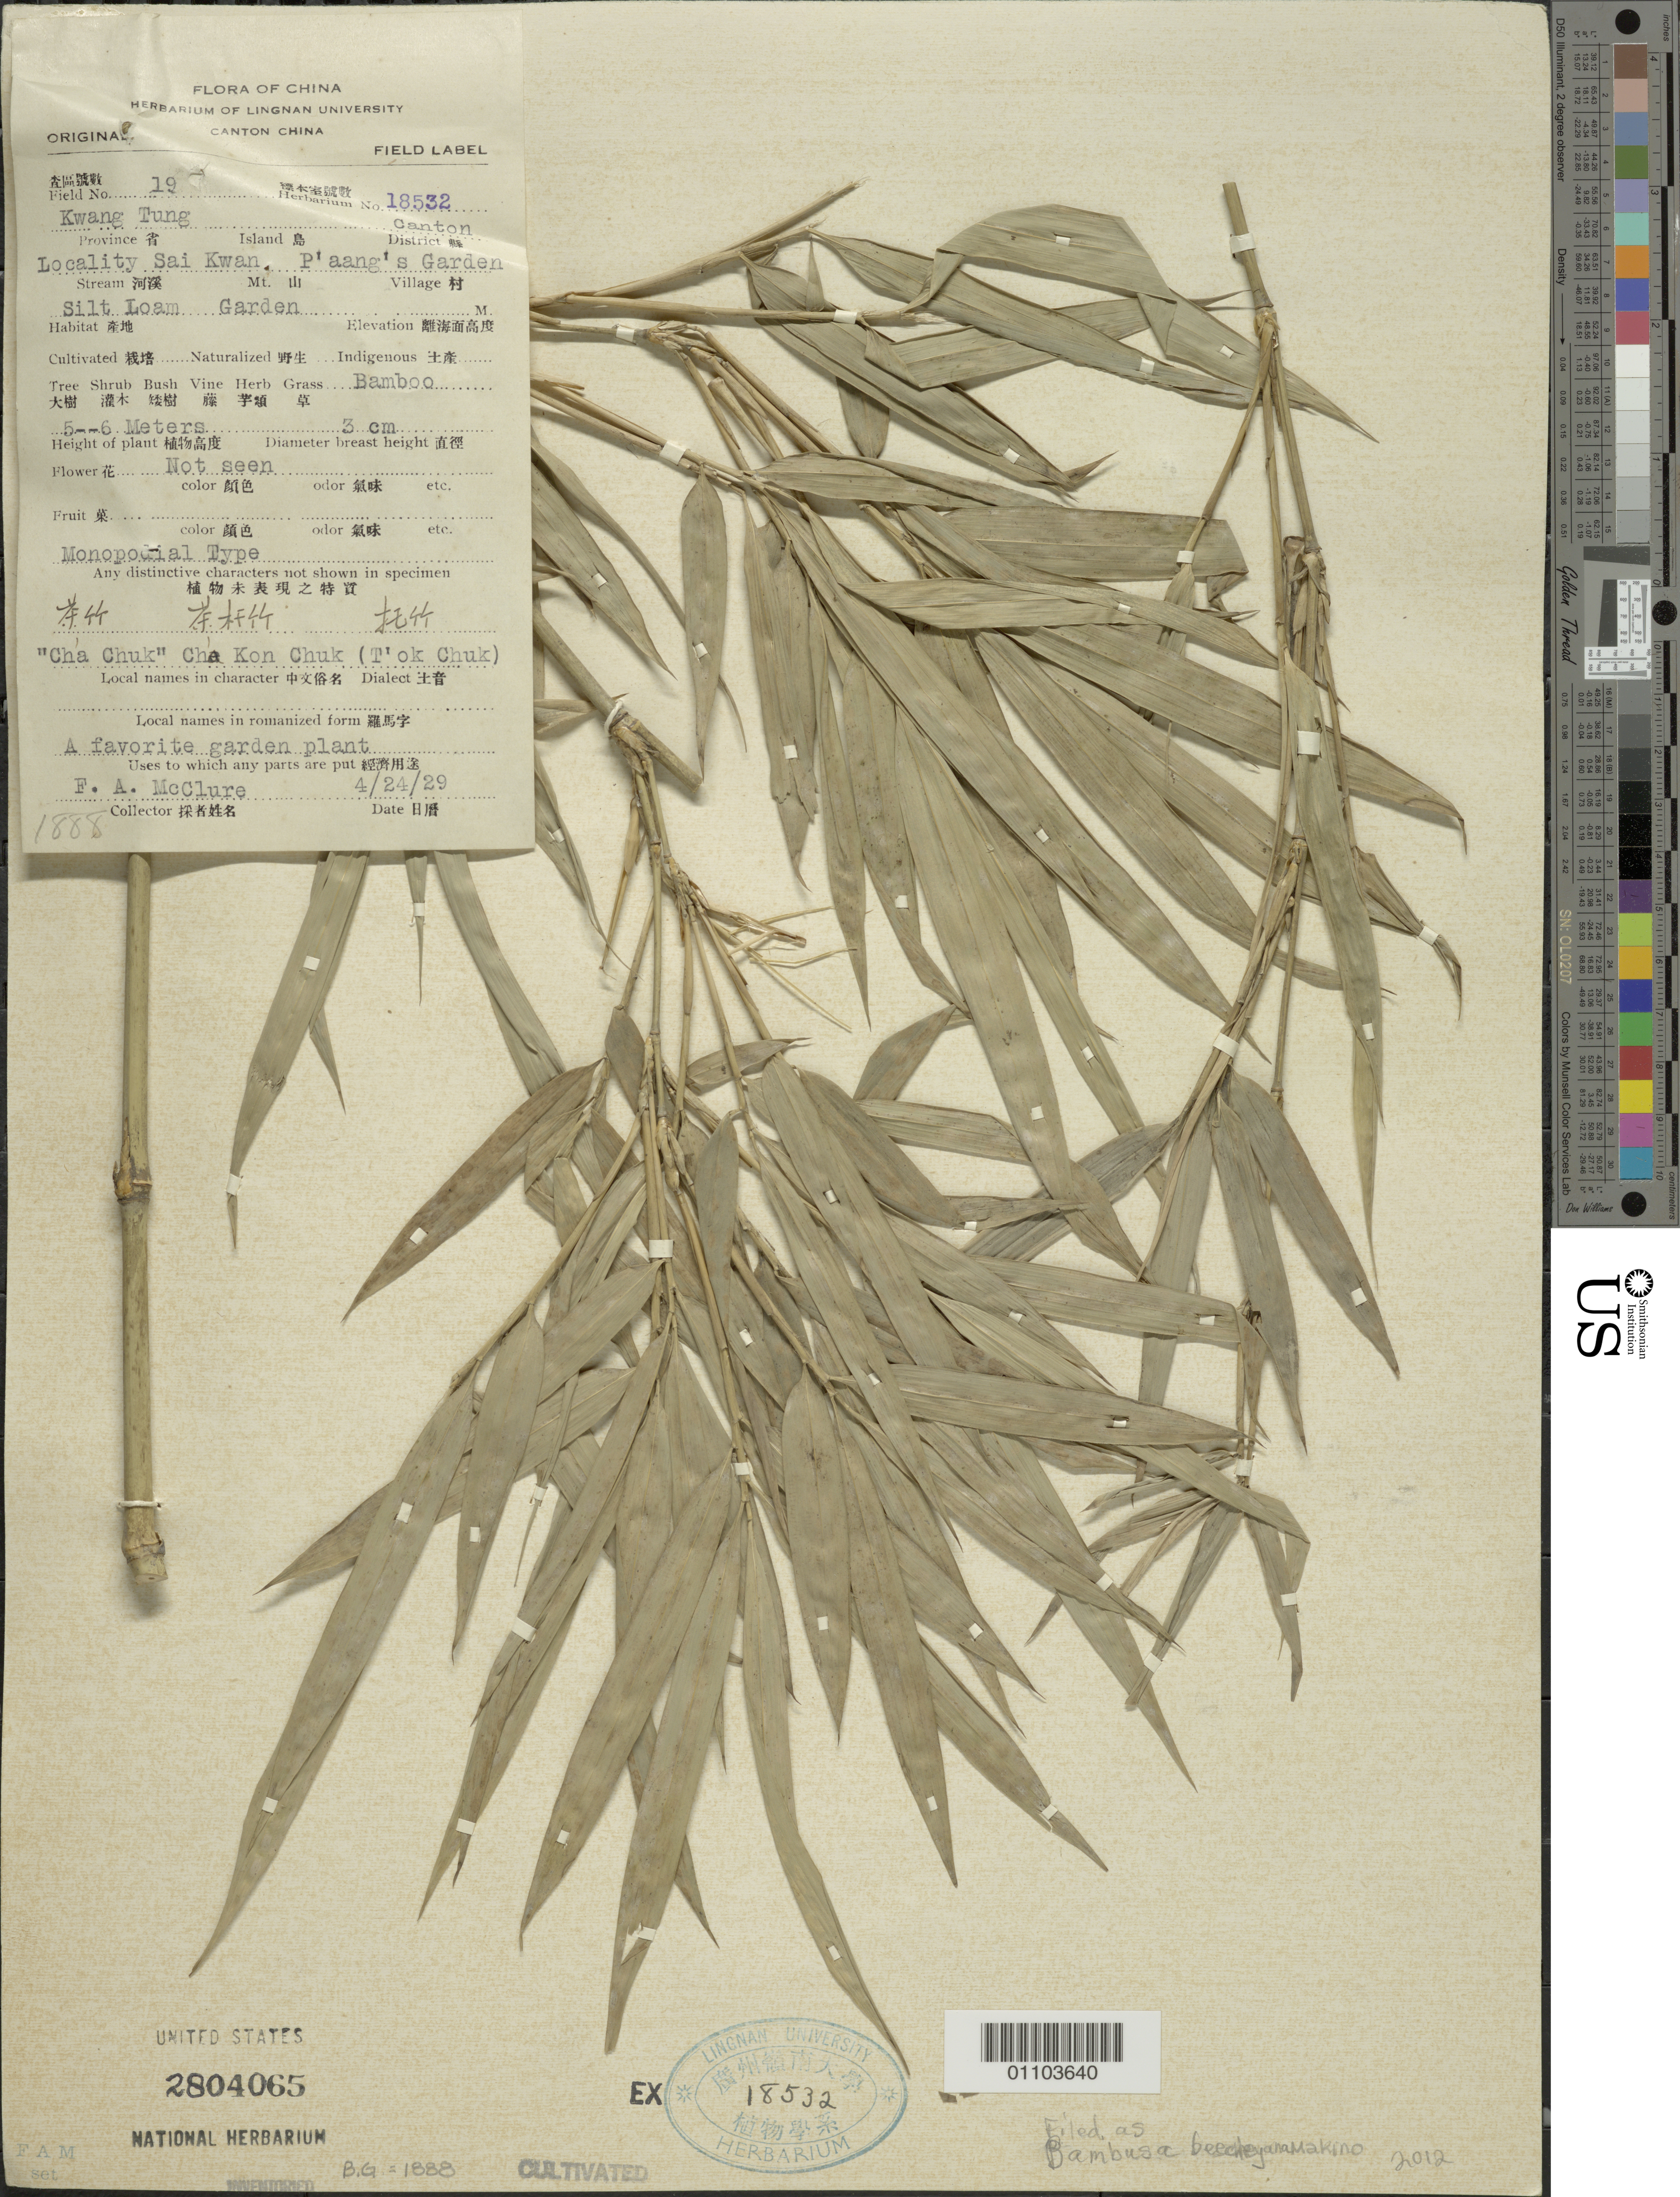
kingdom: Plantae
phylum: Tracheophyta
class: Liliopsida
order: Poales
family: Poaceae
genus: Bambusa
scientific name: Bambusa beecheyana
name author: Munro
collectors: F. A. McClure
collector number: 19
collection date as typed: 24 Apr 1929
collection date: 1929-04-24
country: China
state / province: Guangdong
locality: Sai Kwan P'aang's Garden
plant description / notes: Lc, lu 18532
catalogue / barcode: US 2804065